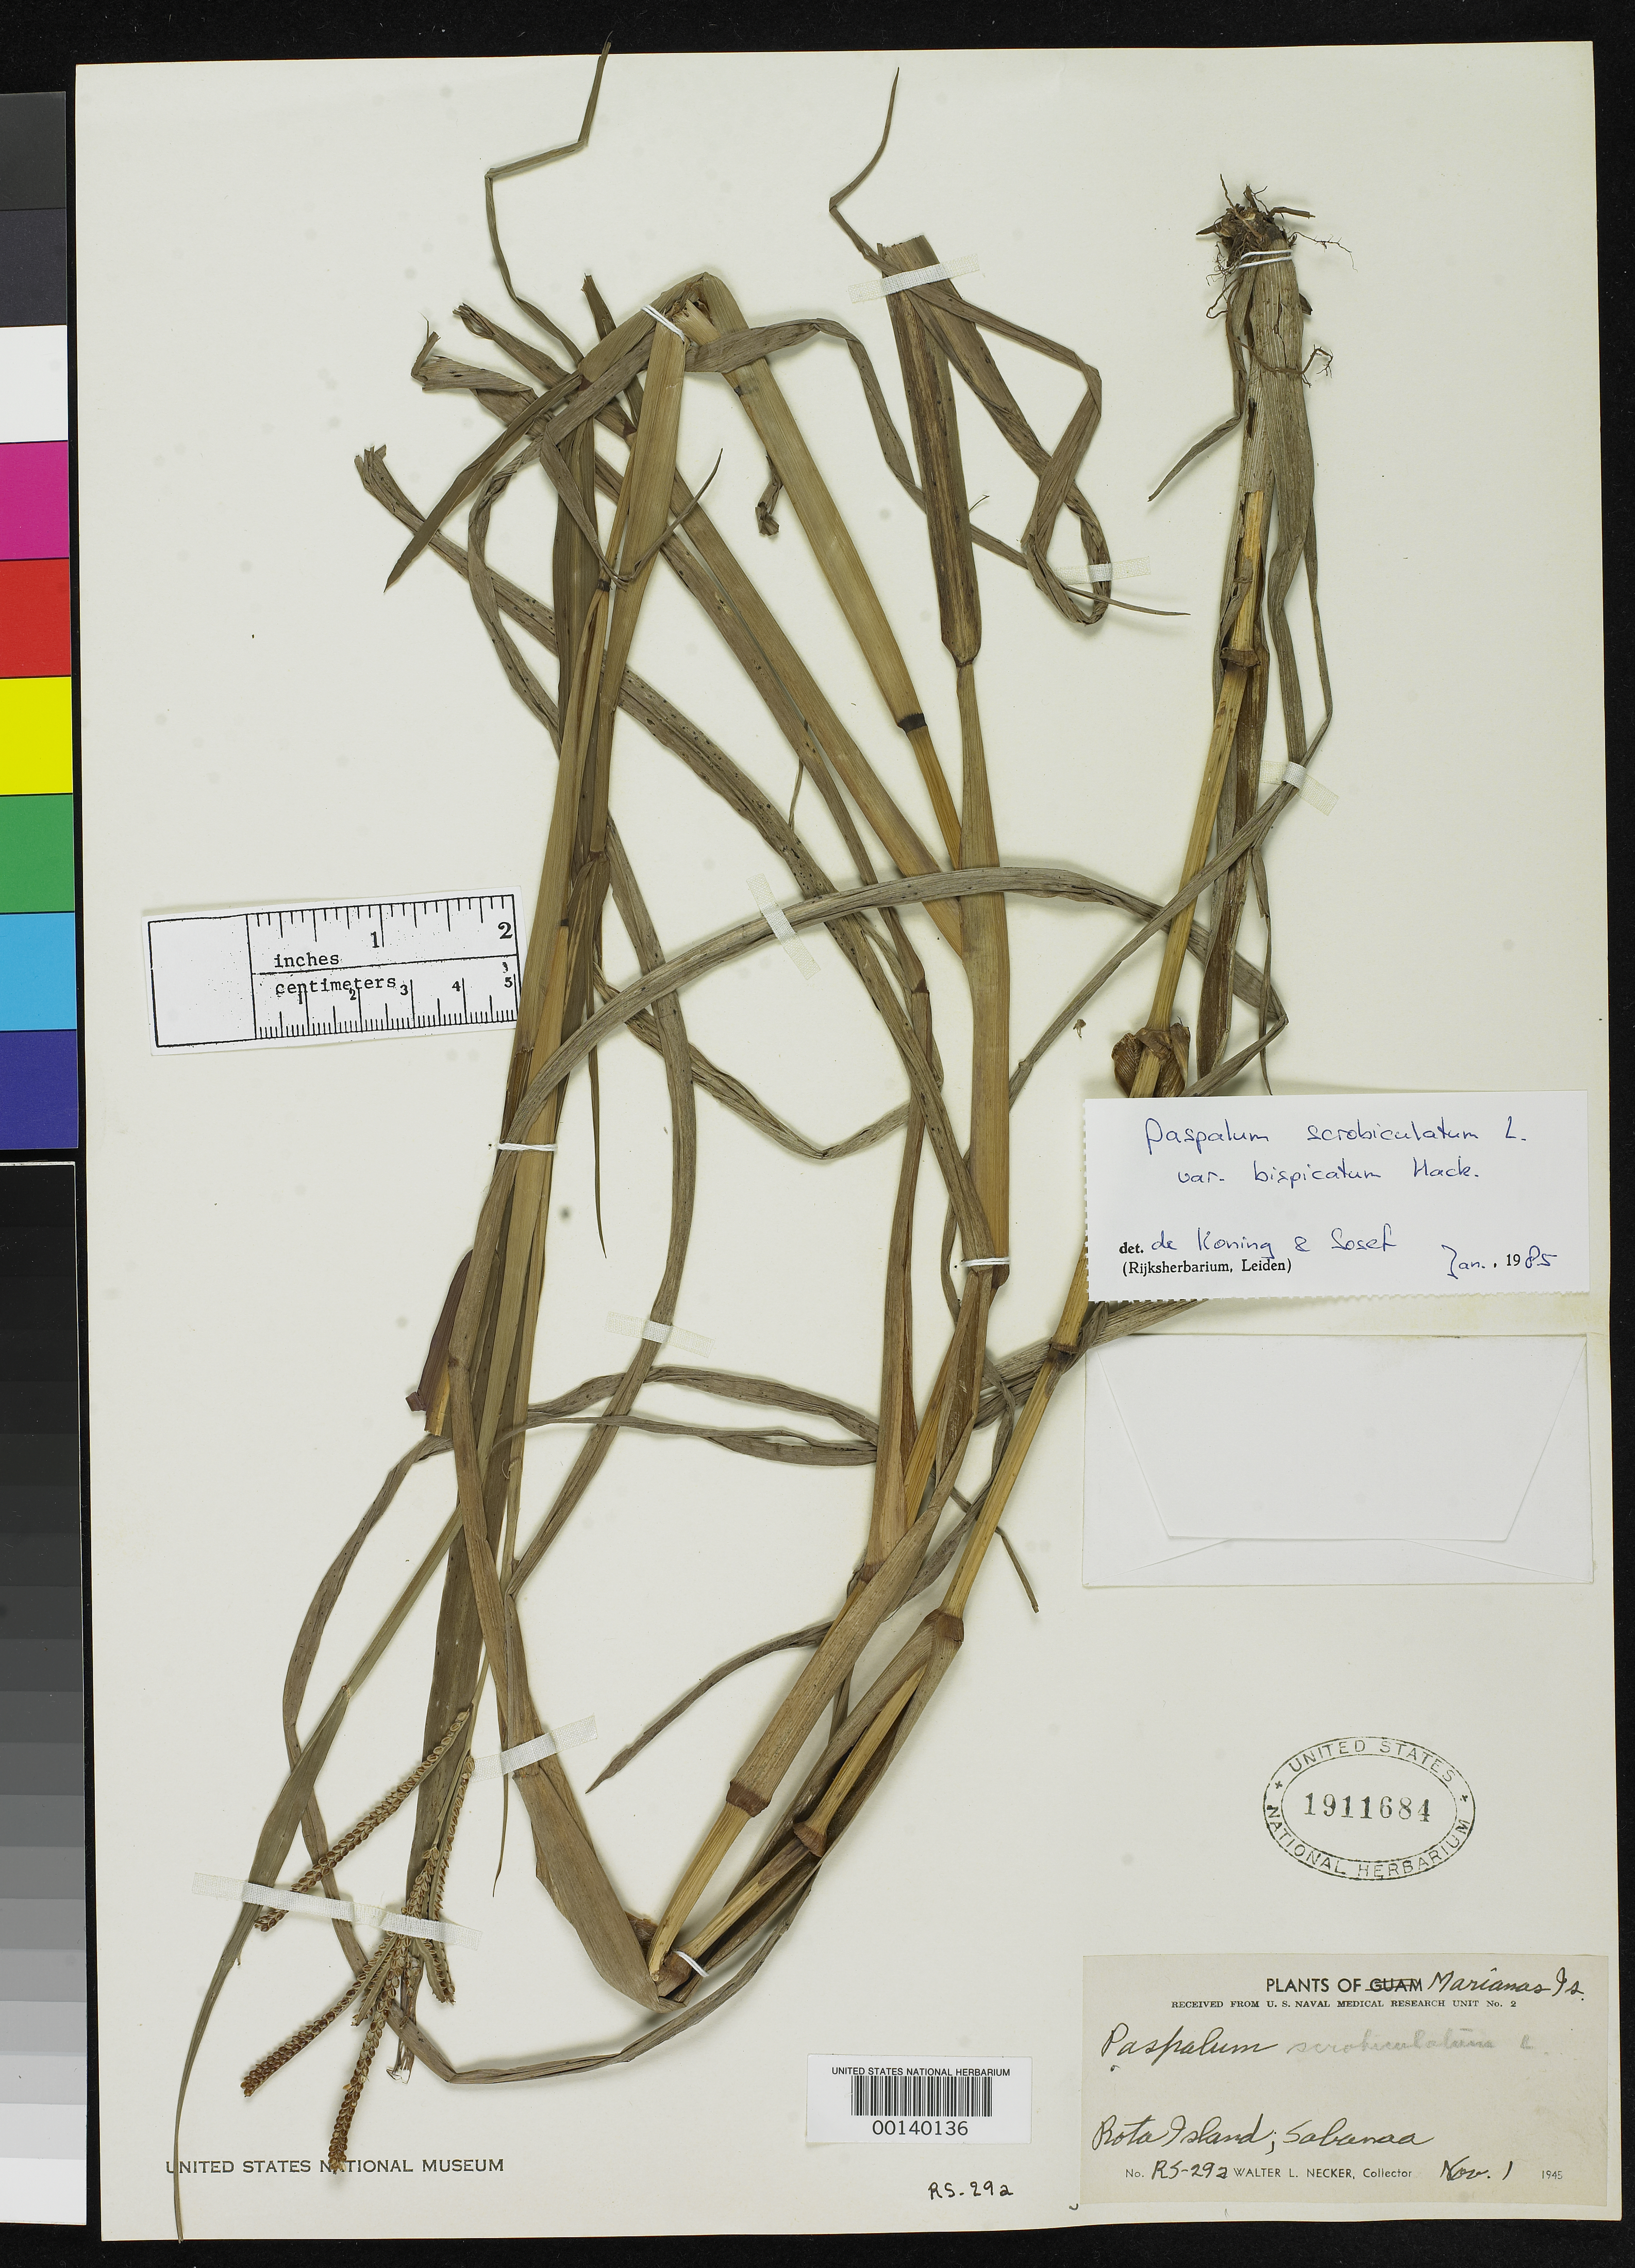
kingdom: Plantae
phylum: Tracheophyta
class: Liliopsida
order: Poales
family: Poaceae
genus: Paspalum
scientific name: Paspalum cartilagineum var. biglumaceum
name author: Fosberg & Sachet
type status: Holotype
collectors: W. L. Necker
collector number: RS-292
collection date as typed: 01 Nov 1945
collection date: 1945-11-01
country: Northern Mariana Islands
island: Rota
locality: Sabanaa.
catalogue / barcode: US 1911684